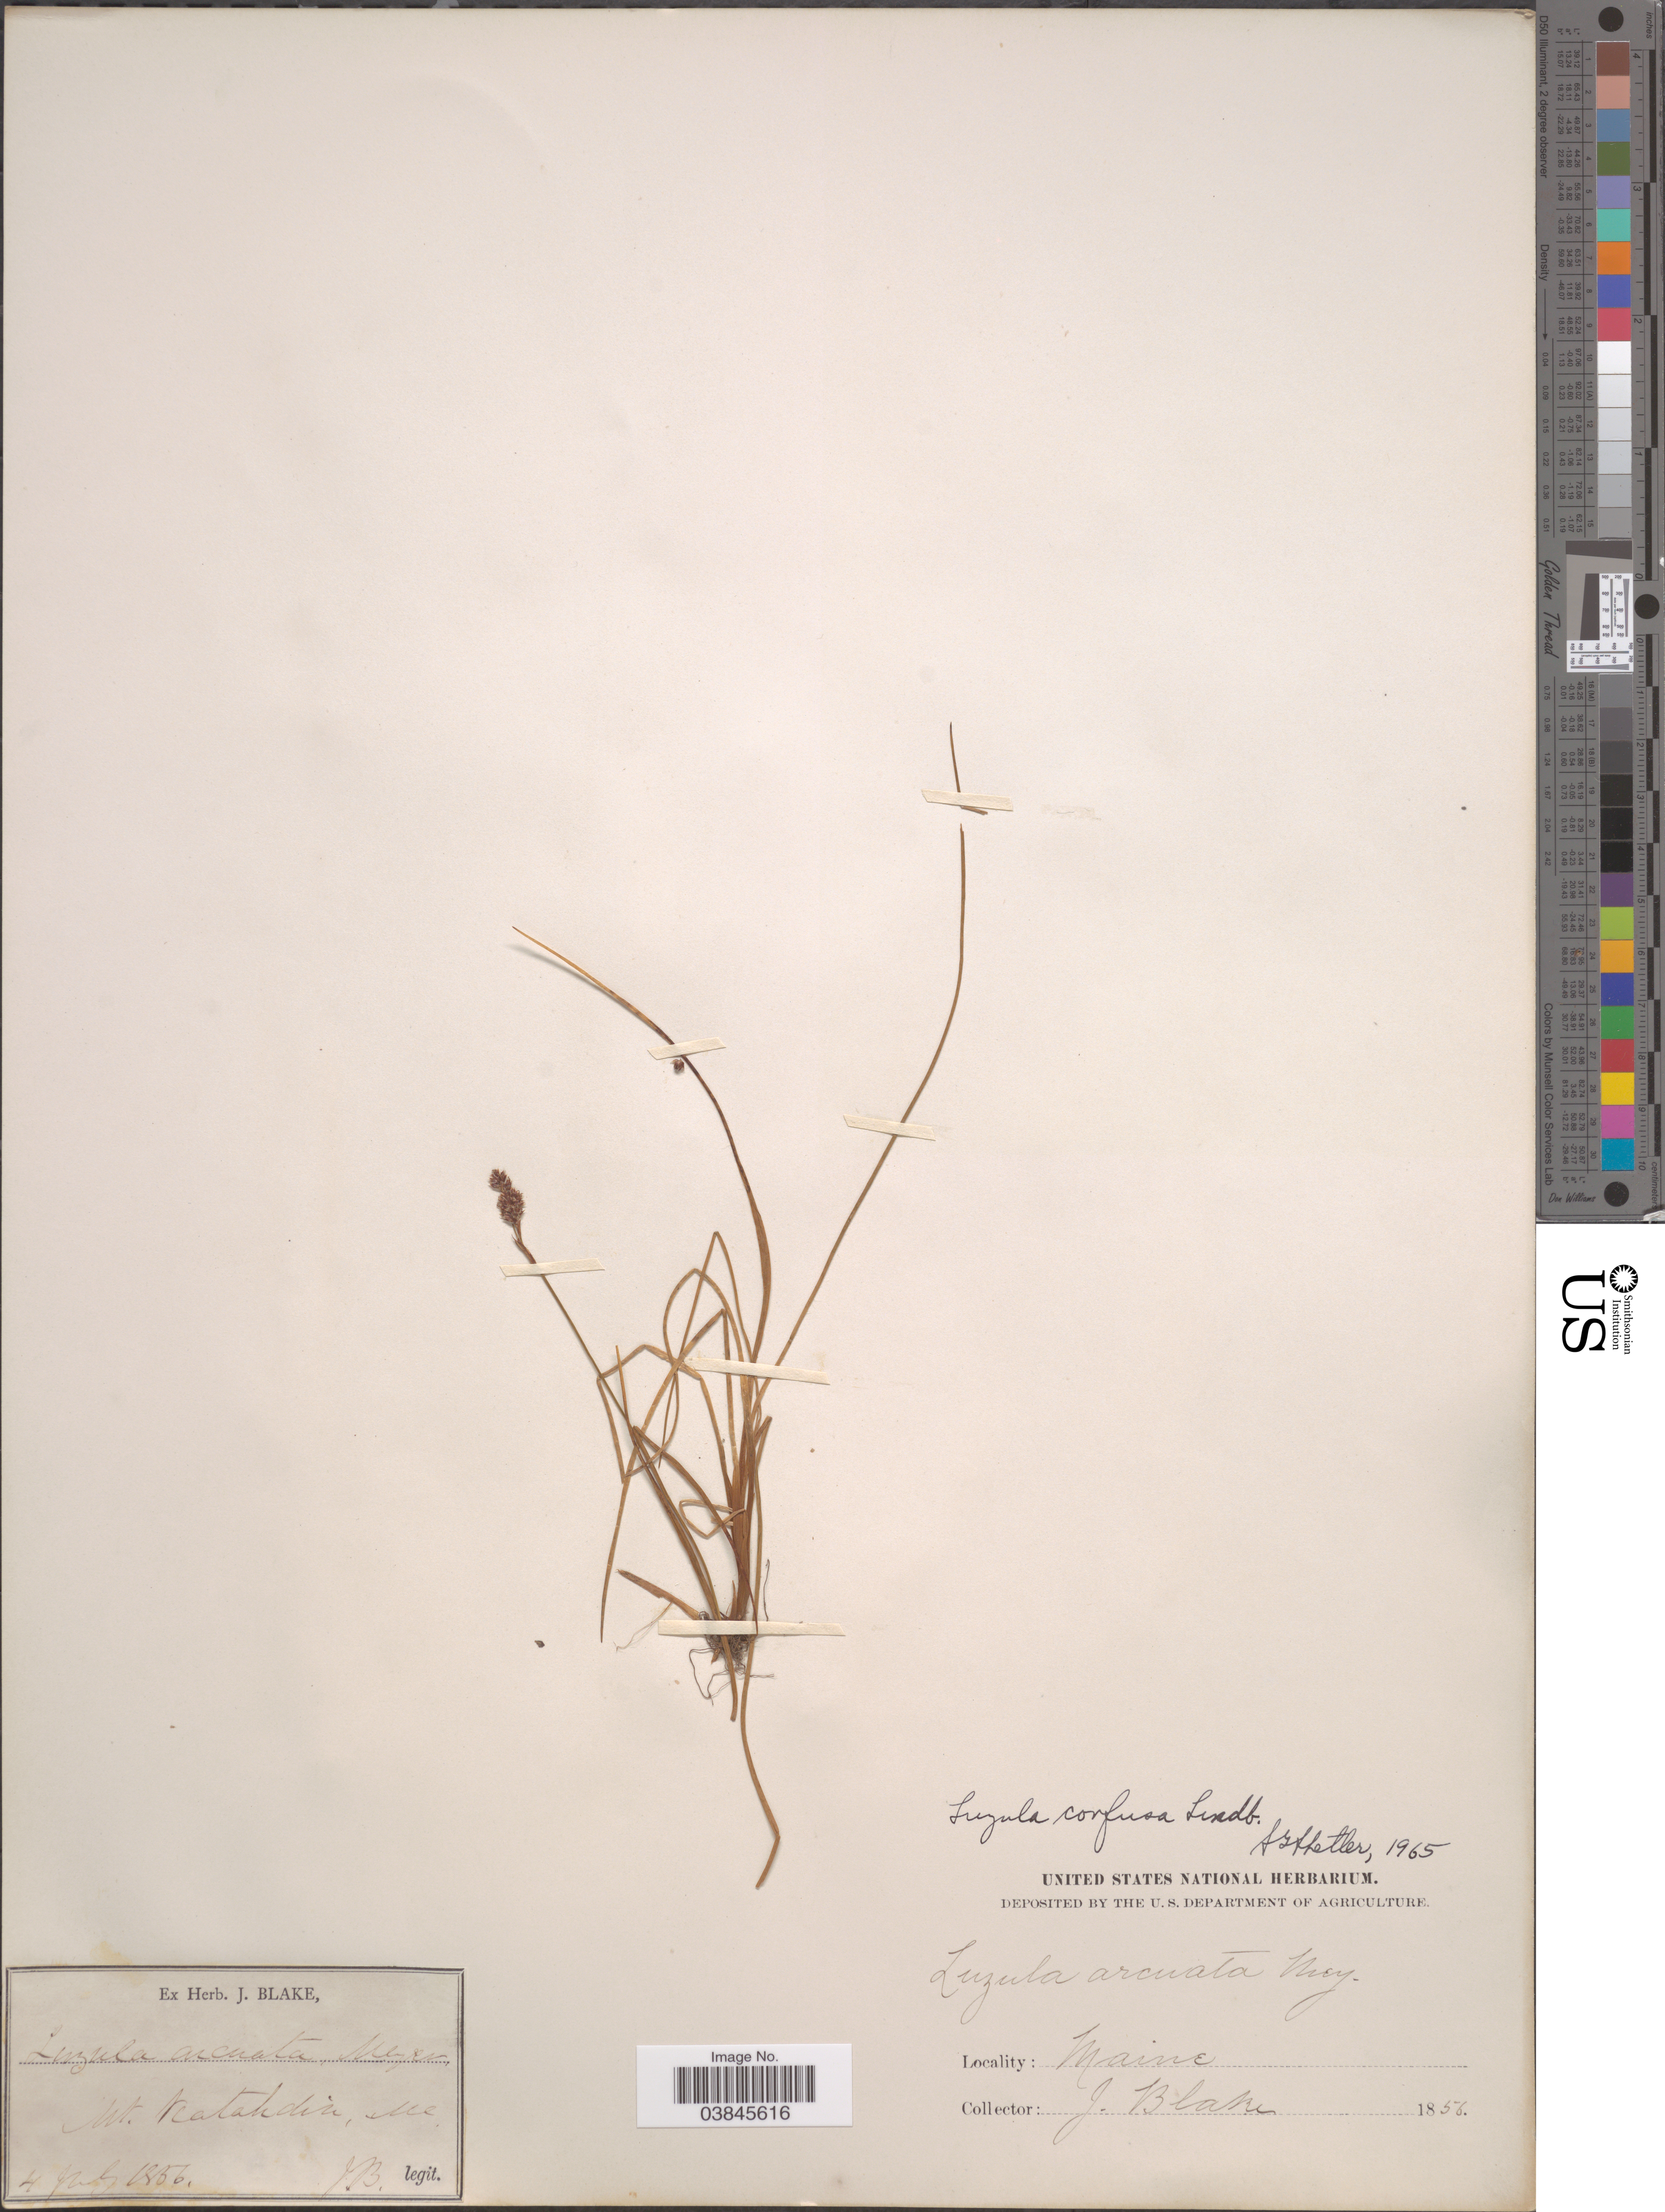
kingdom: Plantae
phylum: Tracheophyta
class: Liliopsida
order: Poales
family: Juncaceae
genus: Luzula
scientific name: Luzula confusa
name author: Lindeb.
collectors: J. Blake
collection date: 1856-07-04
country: United States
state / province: Maine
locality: Mt. Katakdin.